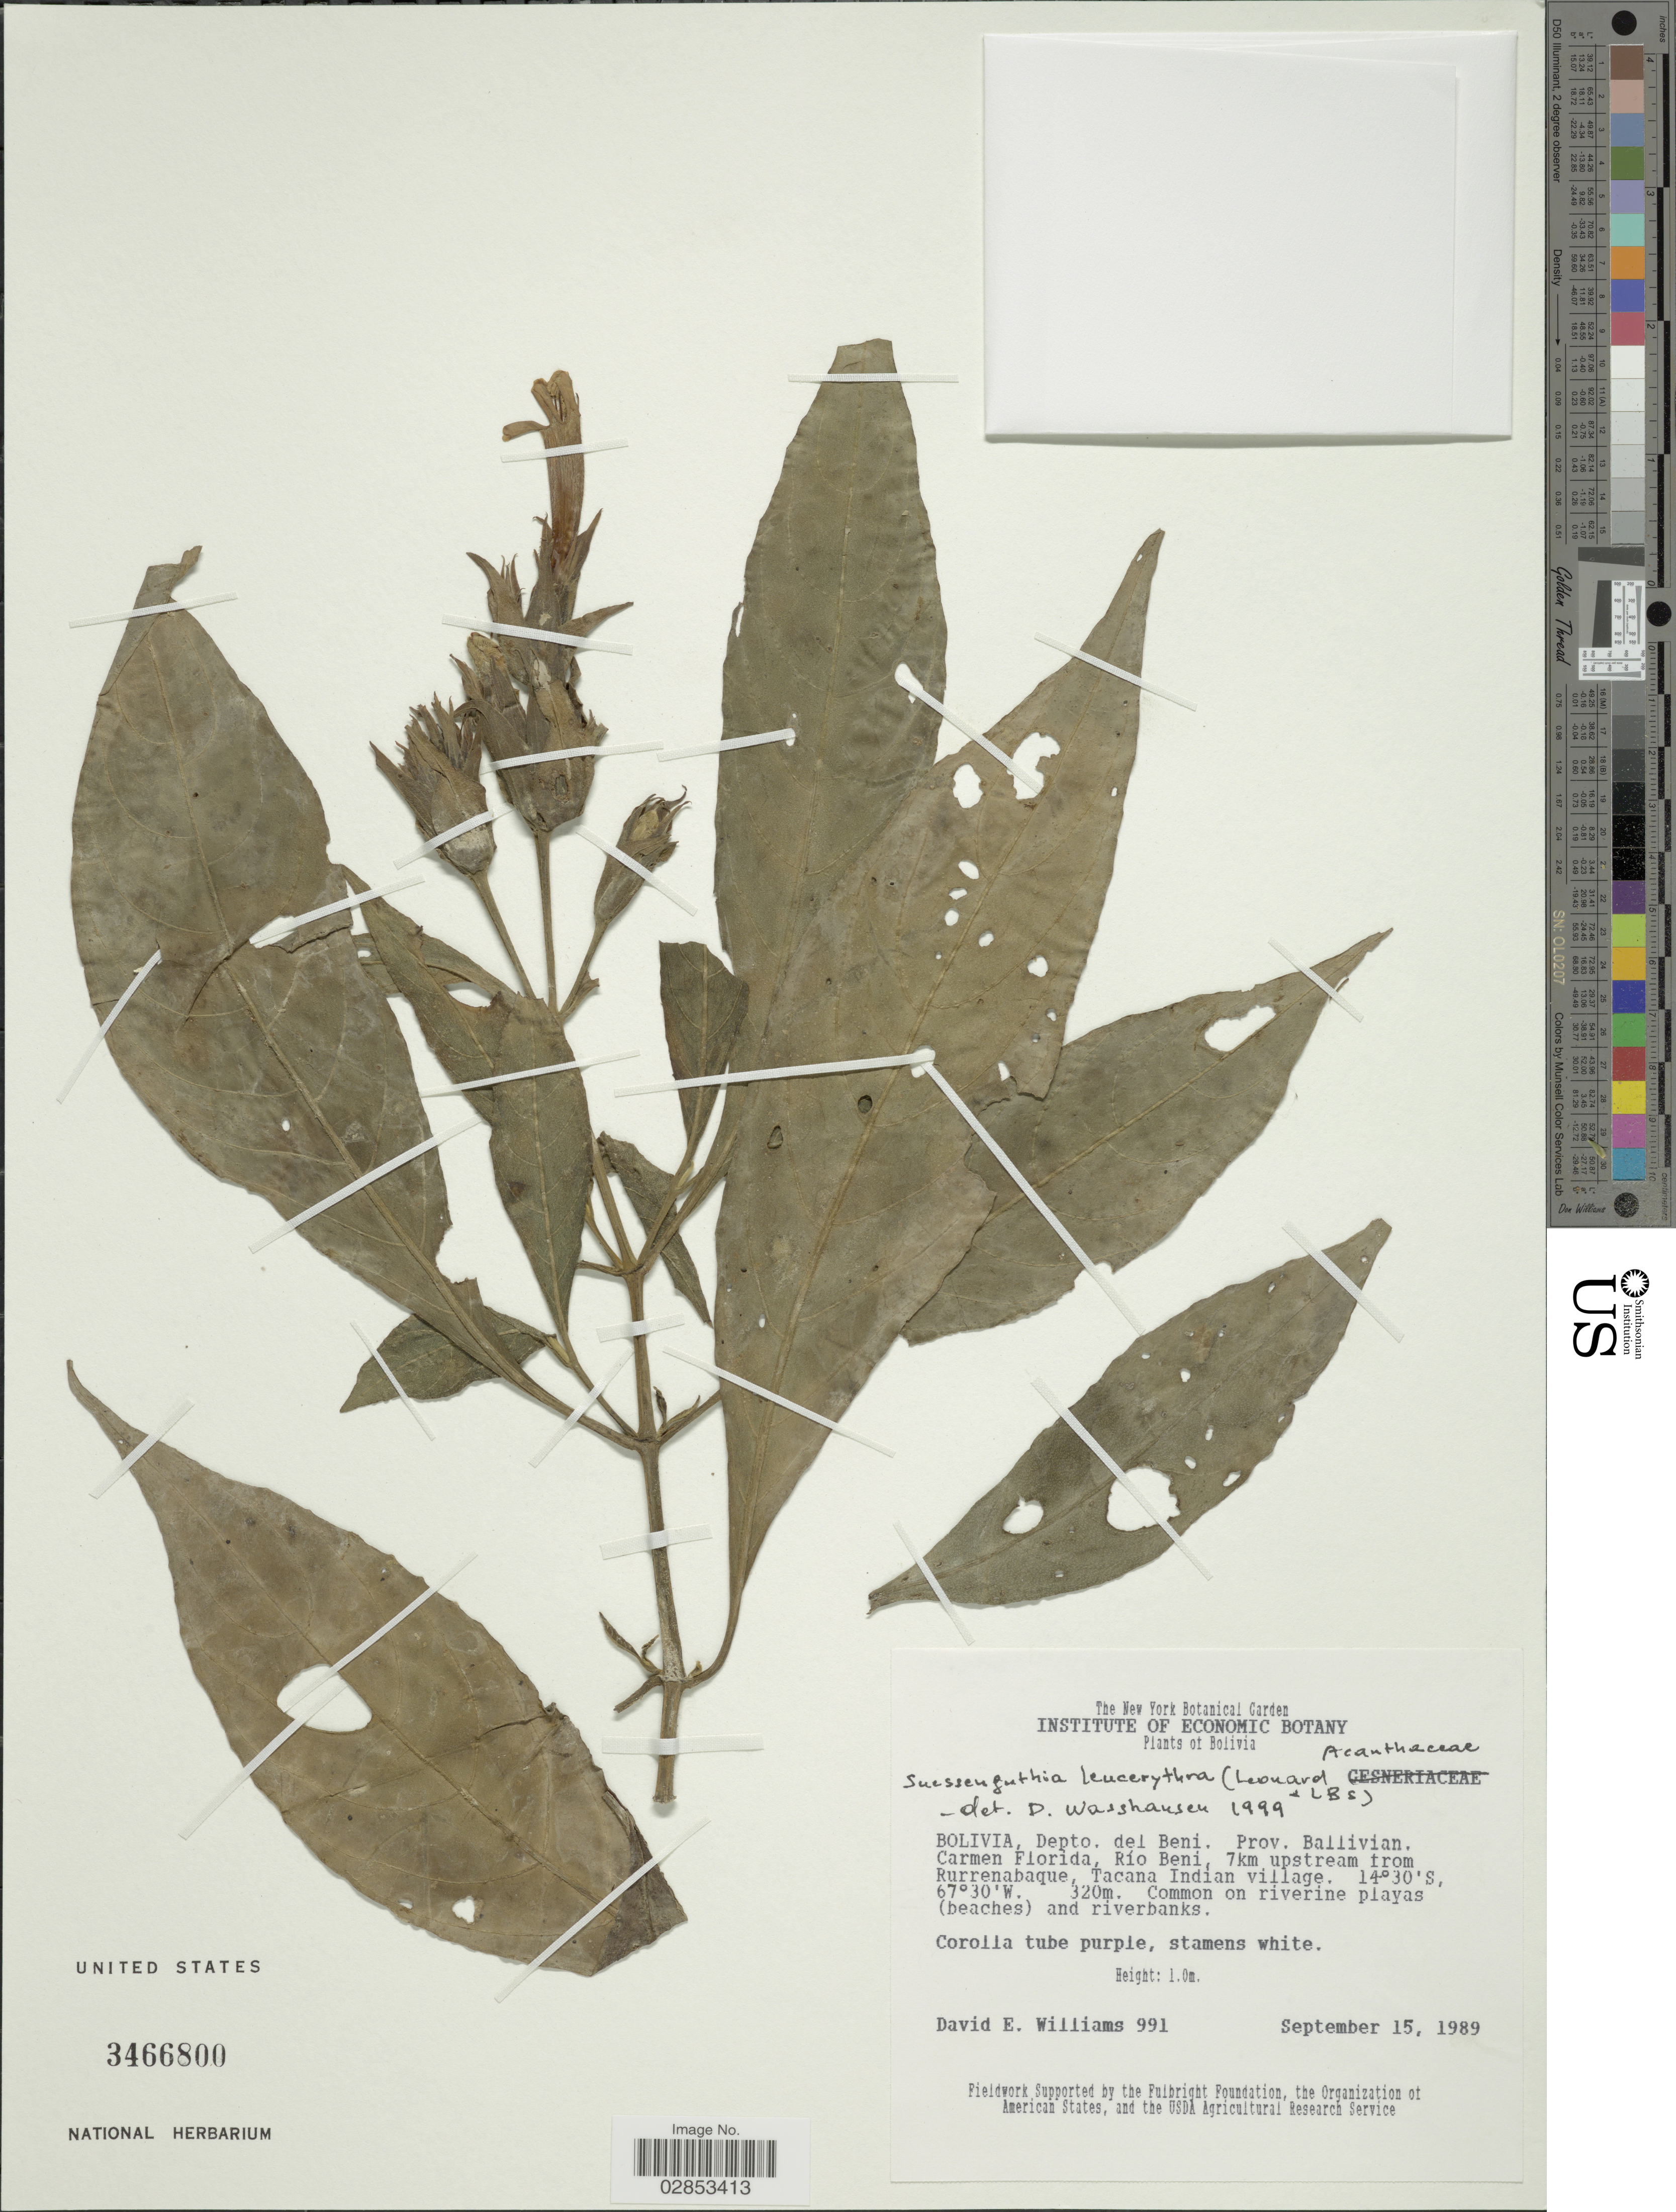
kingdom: Plantae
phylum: Tracheophyta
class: Magnoliopsida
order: Lamiales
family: Acanthaceae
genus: Suessenguthia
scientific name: Suessenguthia trochilophila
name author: Merxm.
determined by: Azevedo, Igor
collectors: D. E. Williams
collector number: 991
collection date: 1989-09-15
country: Bolivia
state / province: Beni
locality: Depto. del Beni. Prov. Ballivian. Carmen Florida, Río Beni, 7km upstream from Rurrenabaque, Tacana Indian village.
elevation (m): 320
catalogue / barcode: US 3466800